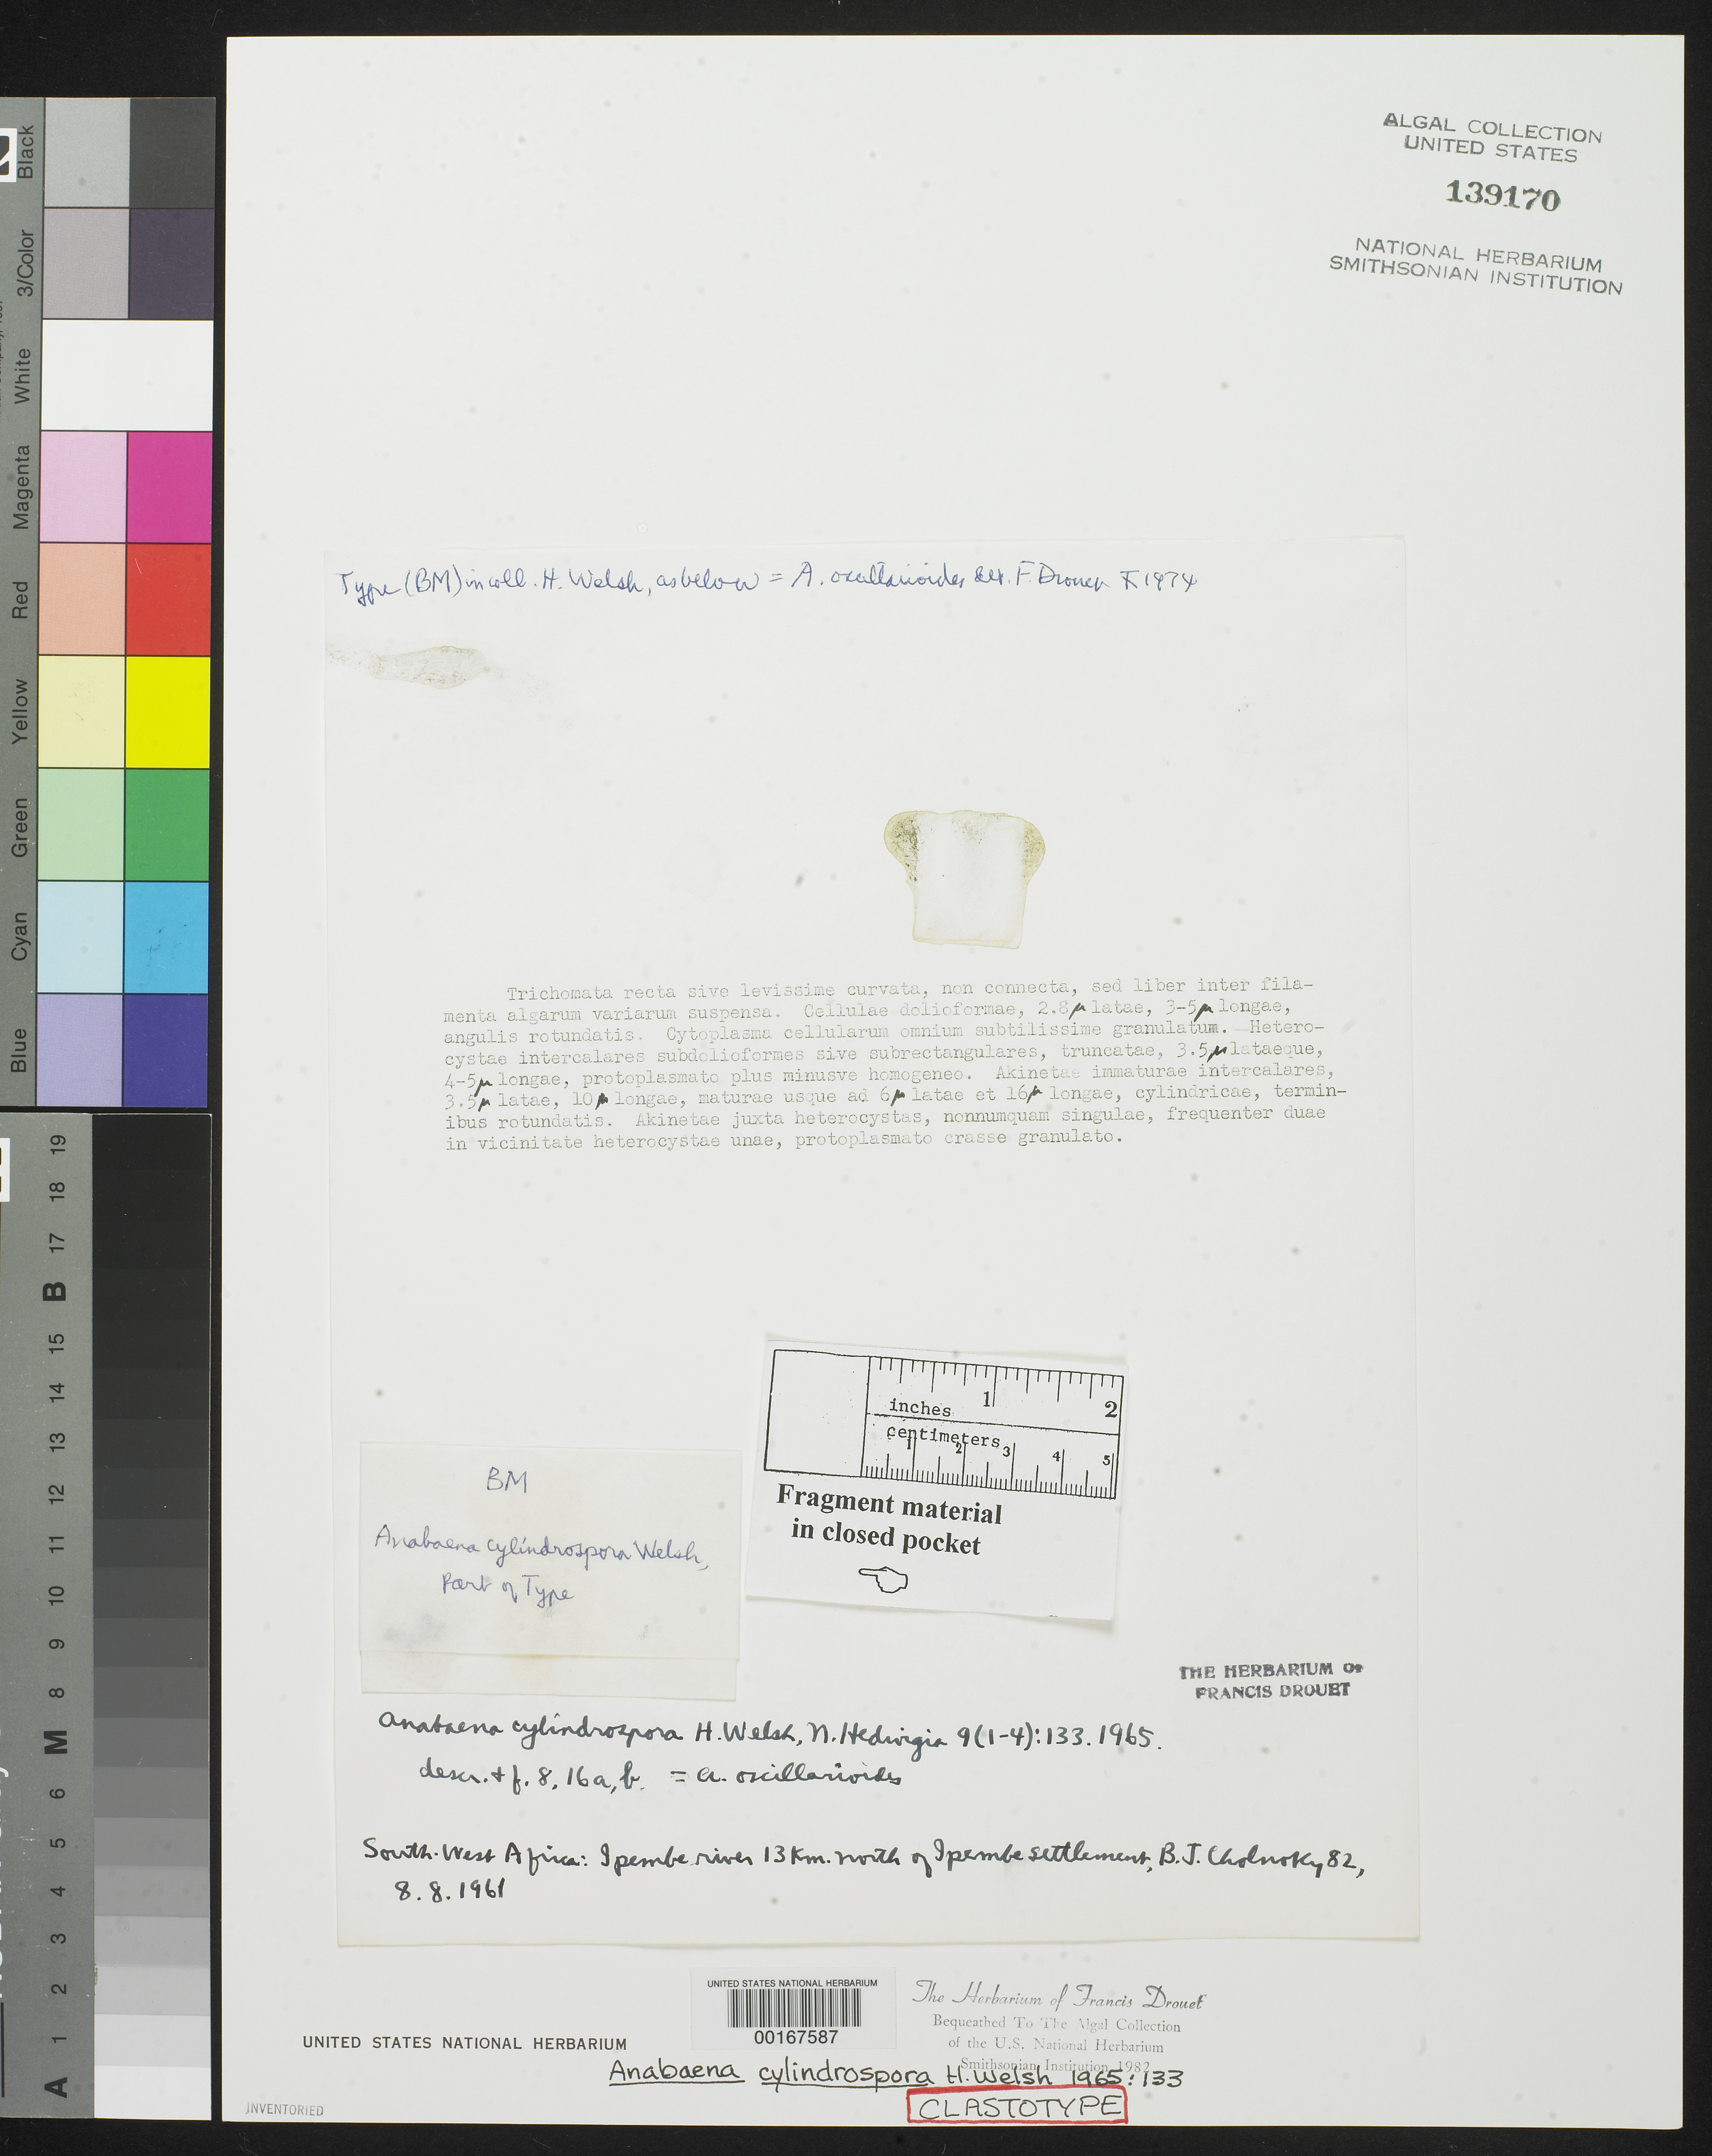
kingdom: Bacteria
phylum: Cyanobacteria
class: Cyanobacteriia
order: Cyanobacteriales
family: Nostocaceae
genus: Anabaena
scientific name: Anabaena cylindrospora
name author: Welsh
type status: Clastotype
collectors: B. Cholnoky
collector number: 82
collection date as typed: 08 Aug 1961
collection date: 1961-08-08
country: Namibia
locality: Ipembe River, 13 km north of Ipempe Settlement.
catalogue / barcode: US 139170